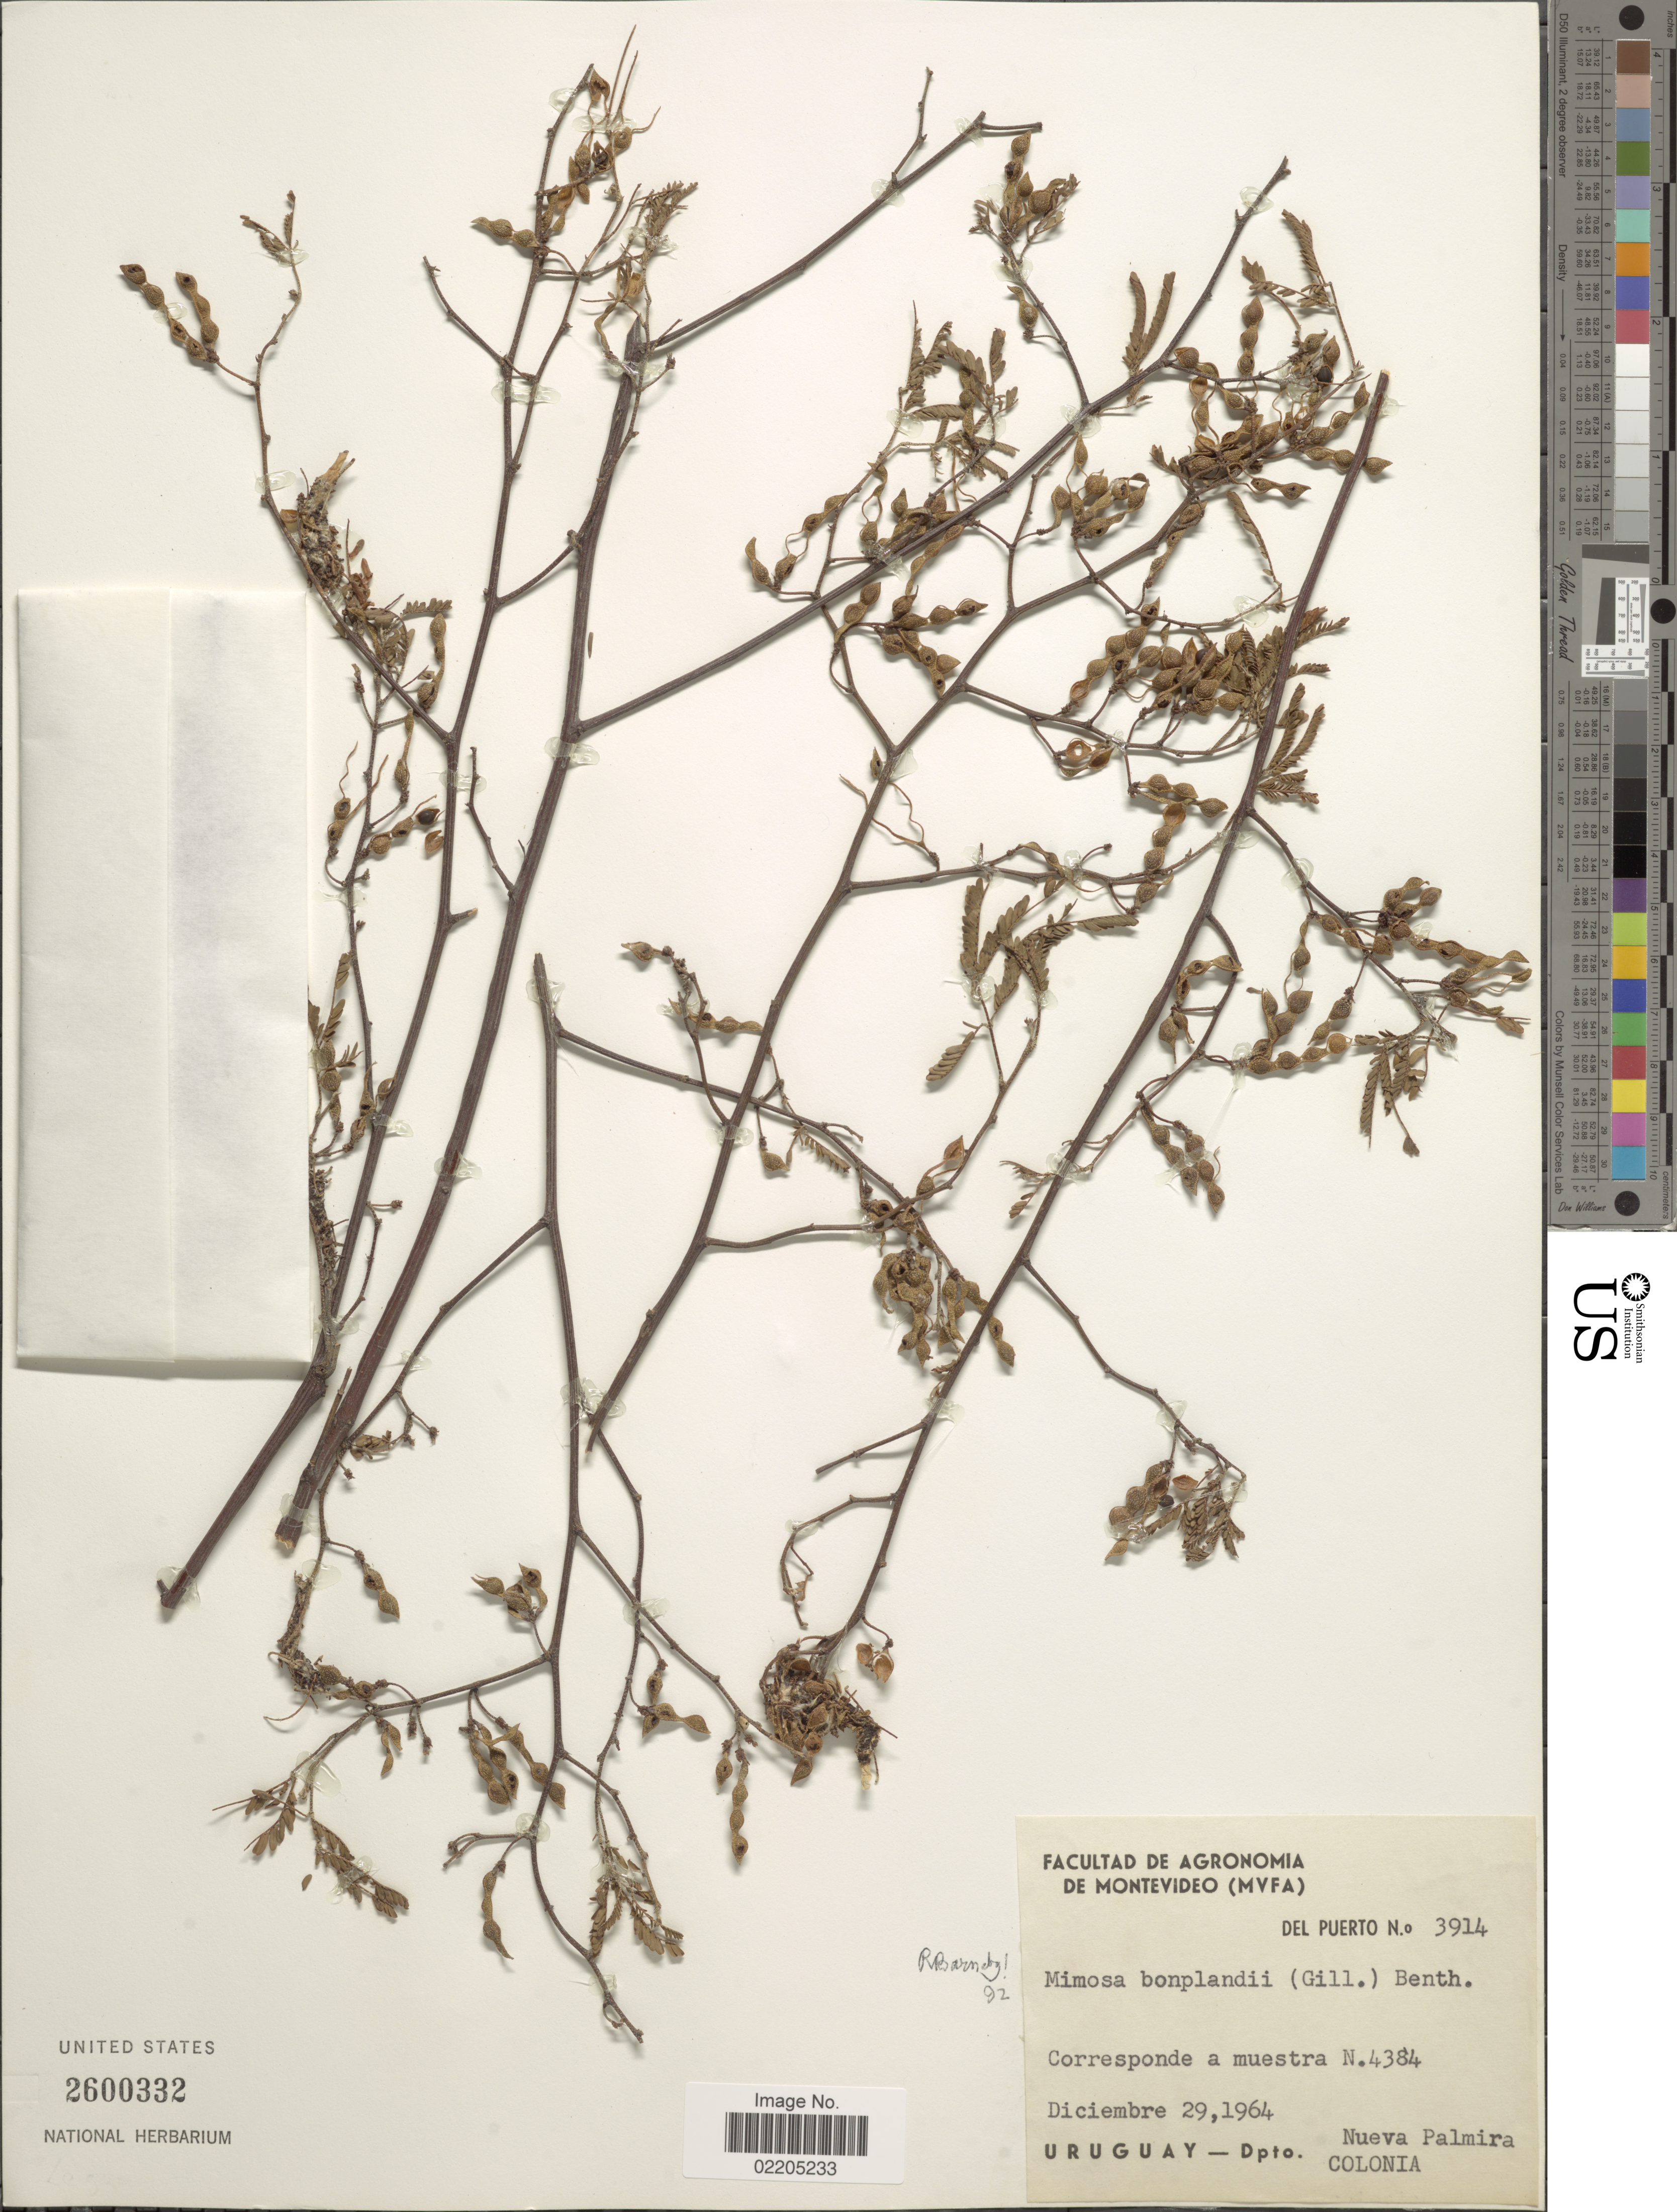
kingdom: Plantae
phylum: Tracheophyta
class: Magnoliopsida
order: Fabales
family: Fabaceae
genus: Mimosa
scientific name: Mimosa bonplandii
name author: Benth.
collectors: Del Puerto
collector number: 3914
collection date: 1964-12-29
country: Uruguay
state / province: Colonia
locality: Nueva Palmira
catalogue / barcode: US 2600332